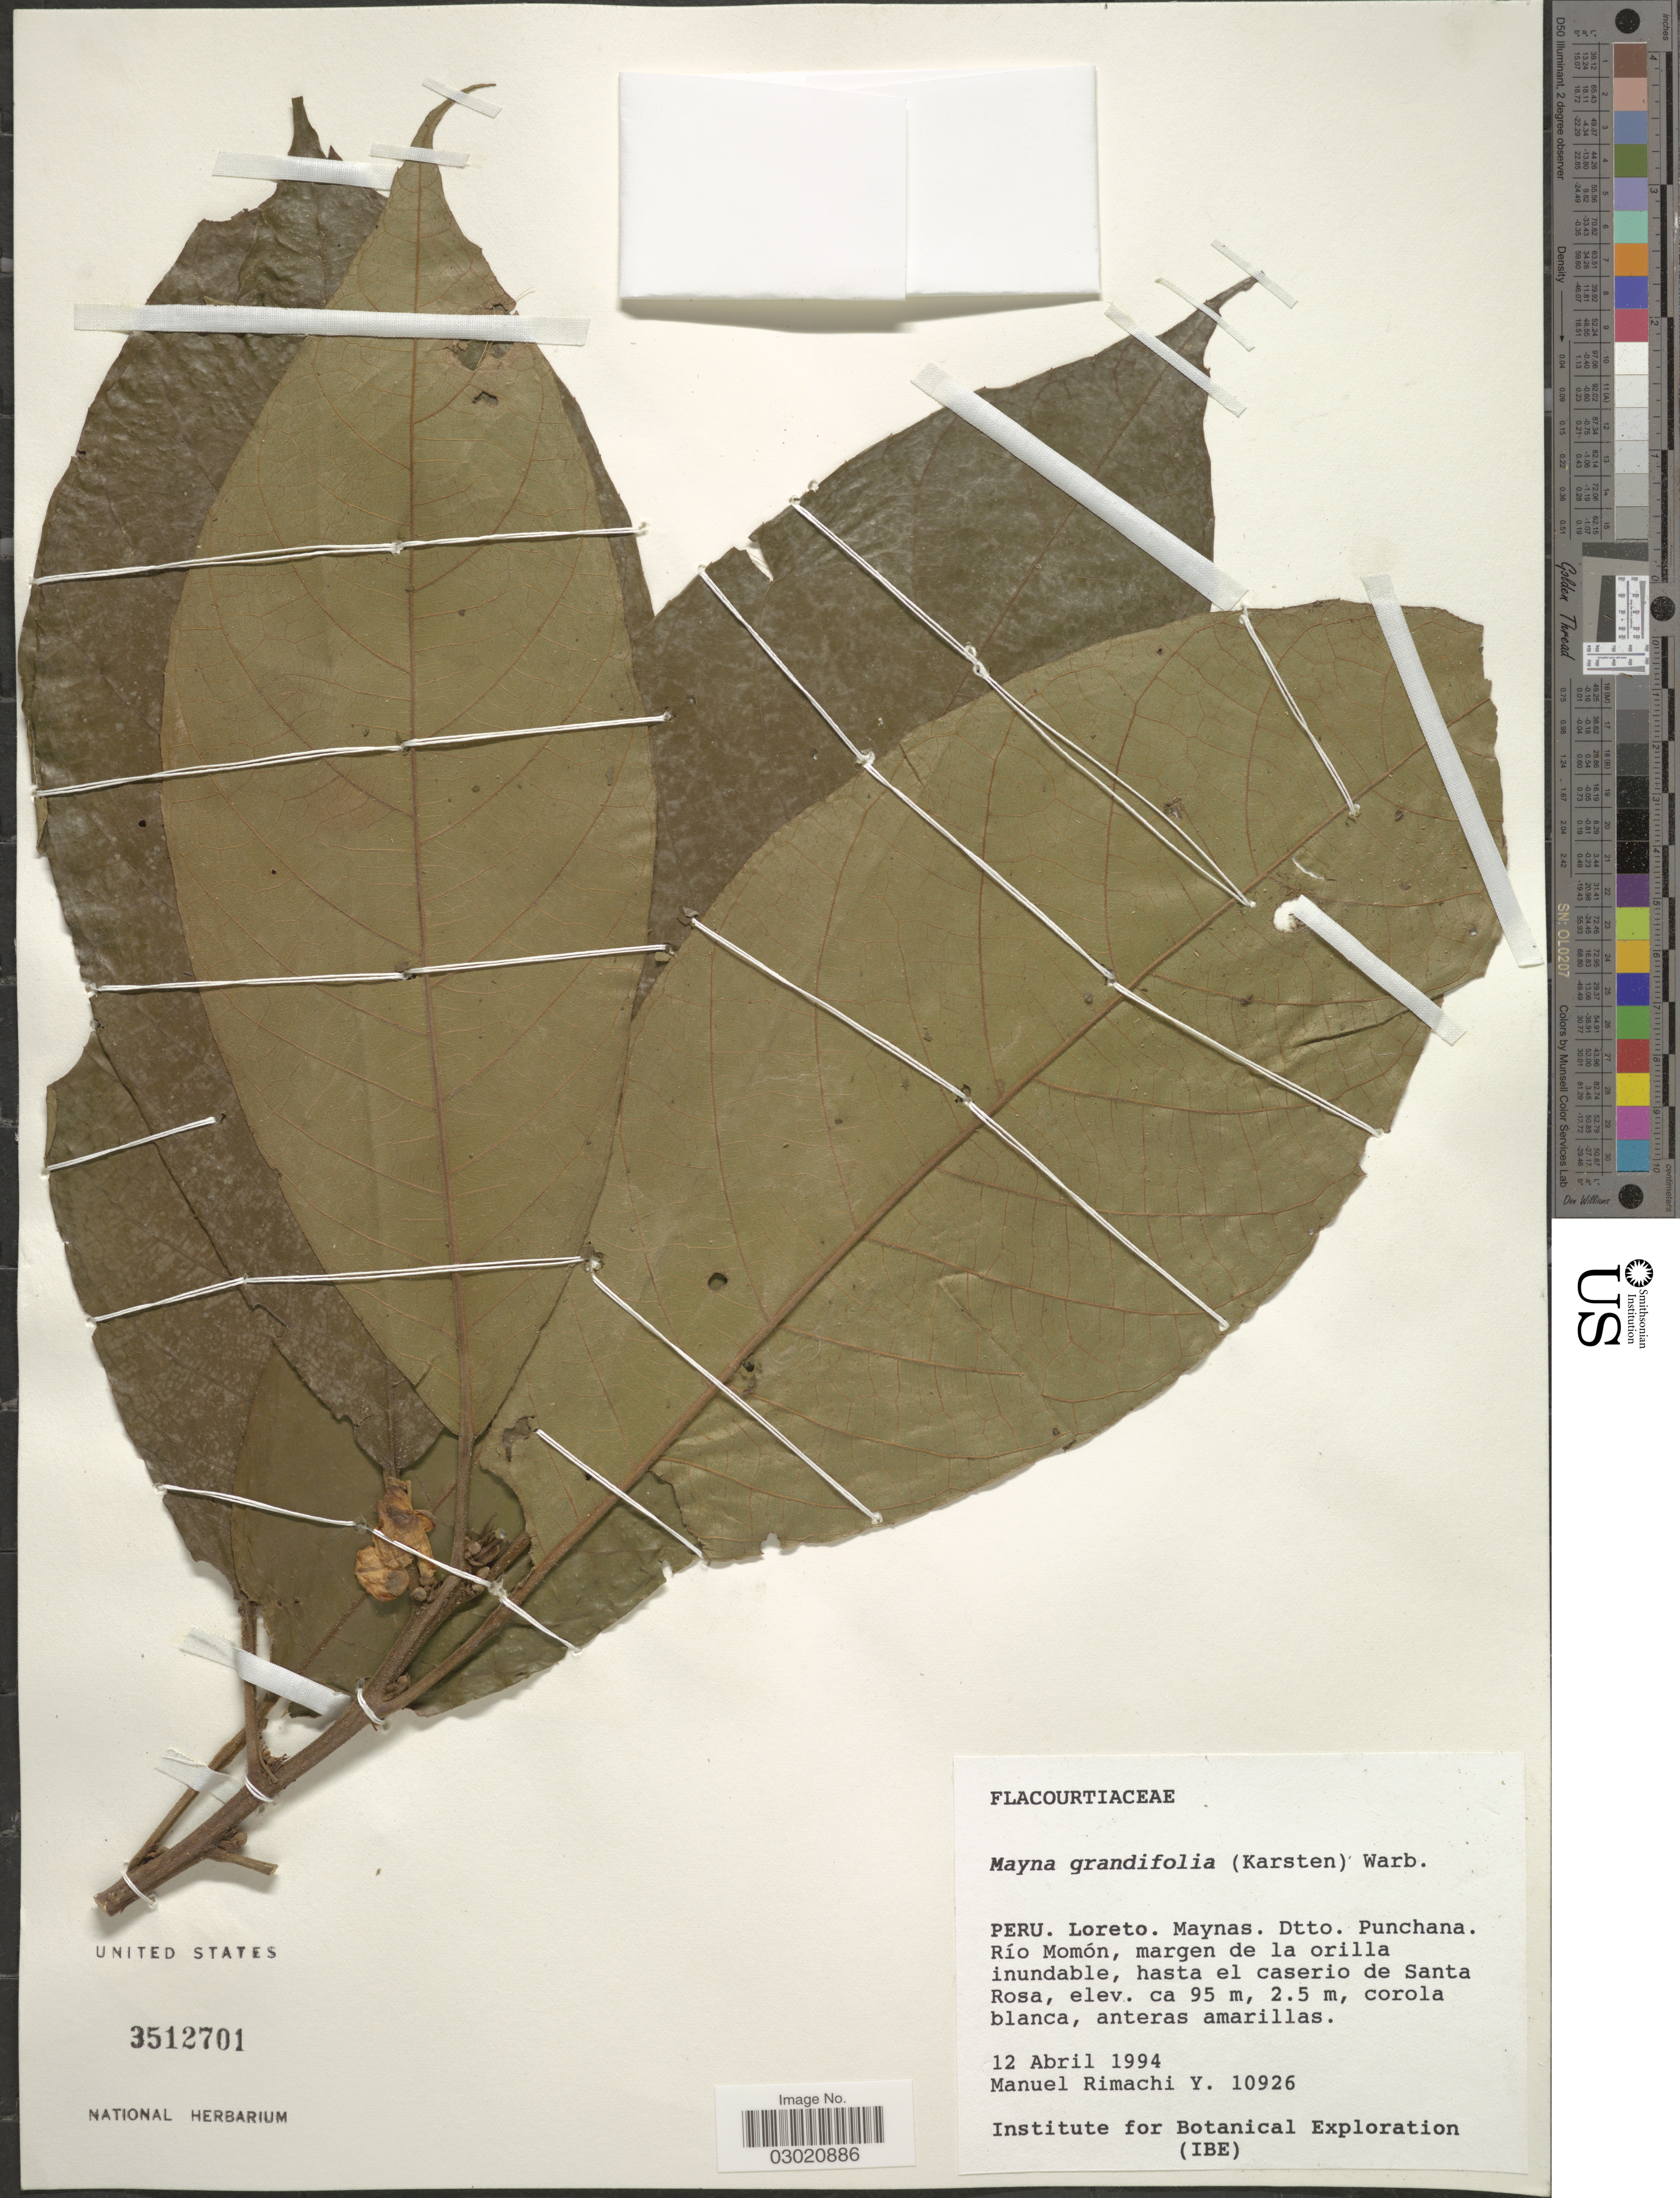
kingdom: Plantae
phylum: Tracheophyta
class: Magnoliopsida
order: Malpighiales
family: Achariaceae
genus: Mayna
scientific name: Mayna grandifolia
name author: (H. Karst.) Warb.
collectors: M. Rimachi Y.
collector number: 10926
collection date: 1994-04-12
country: Peru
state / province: Loreto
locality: Maynas, Dtto. Punchana, Río Momón, margen de la orilla inundable, hasta el caserio de Santa Rosa.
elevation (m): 95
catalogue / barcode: US 3512701